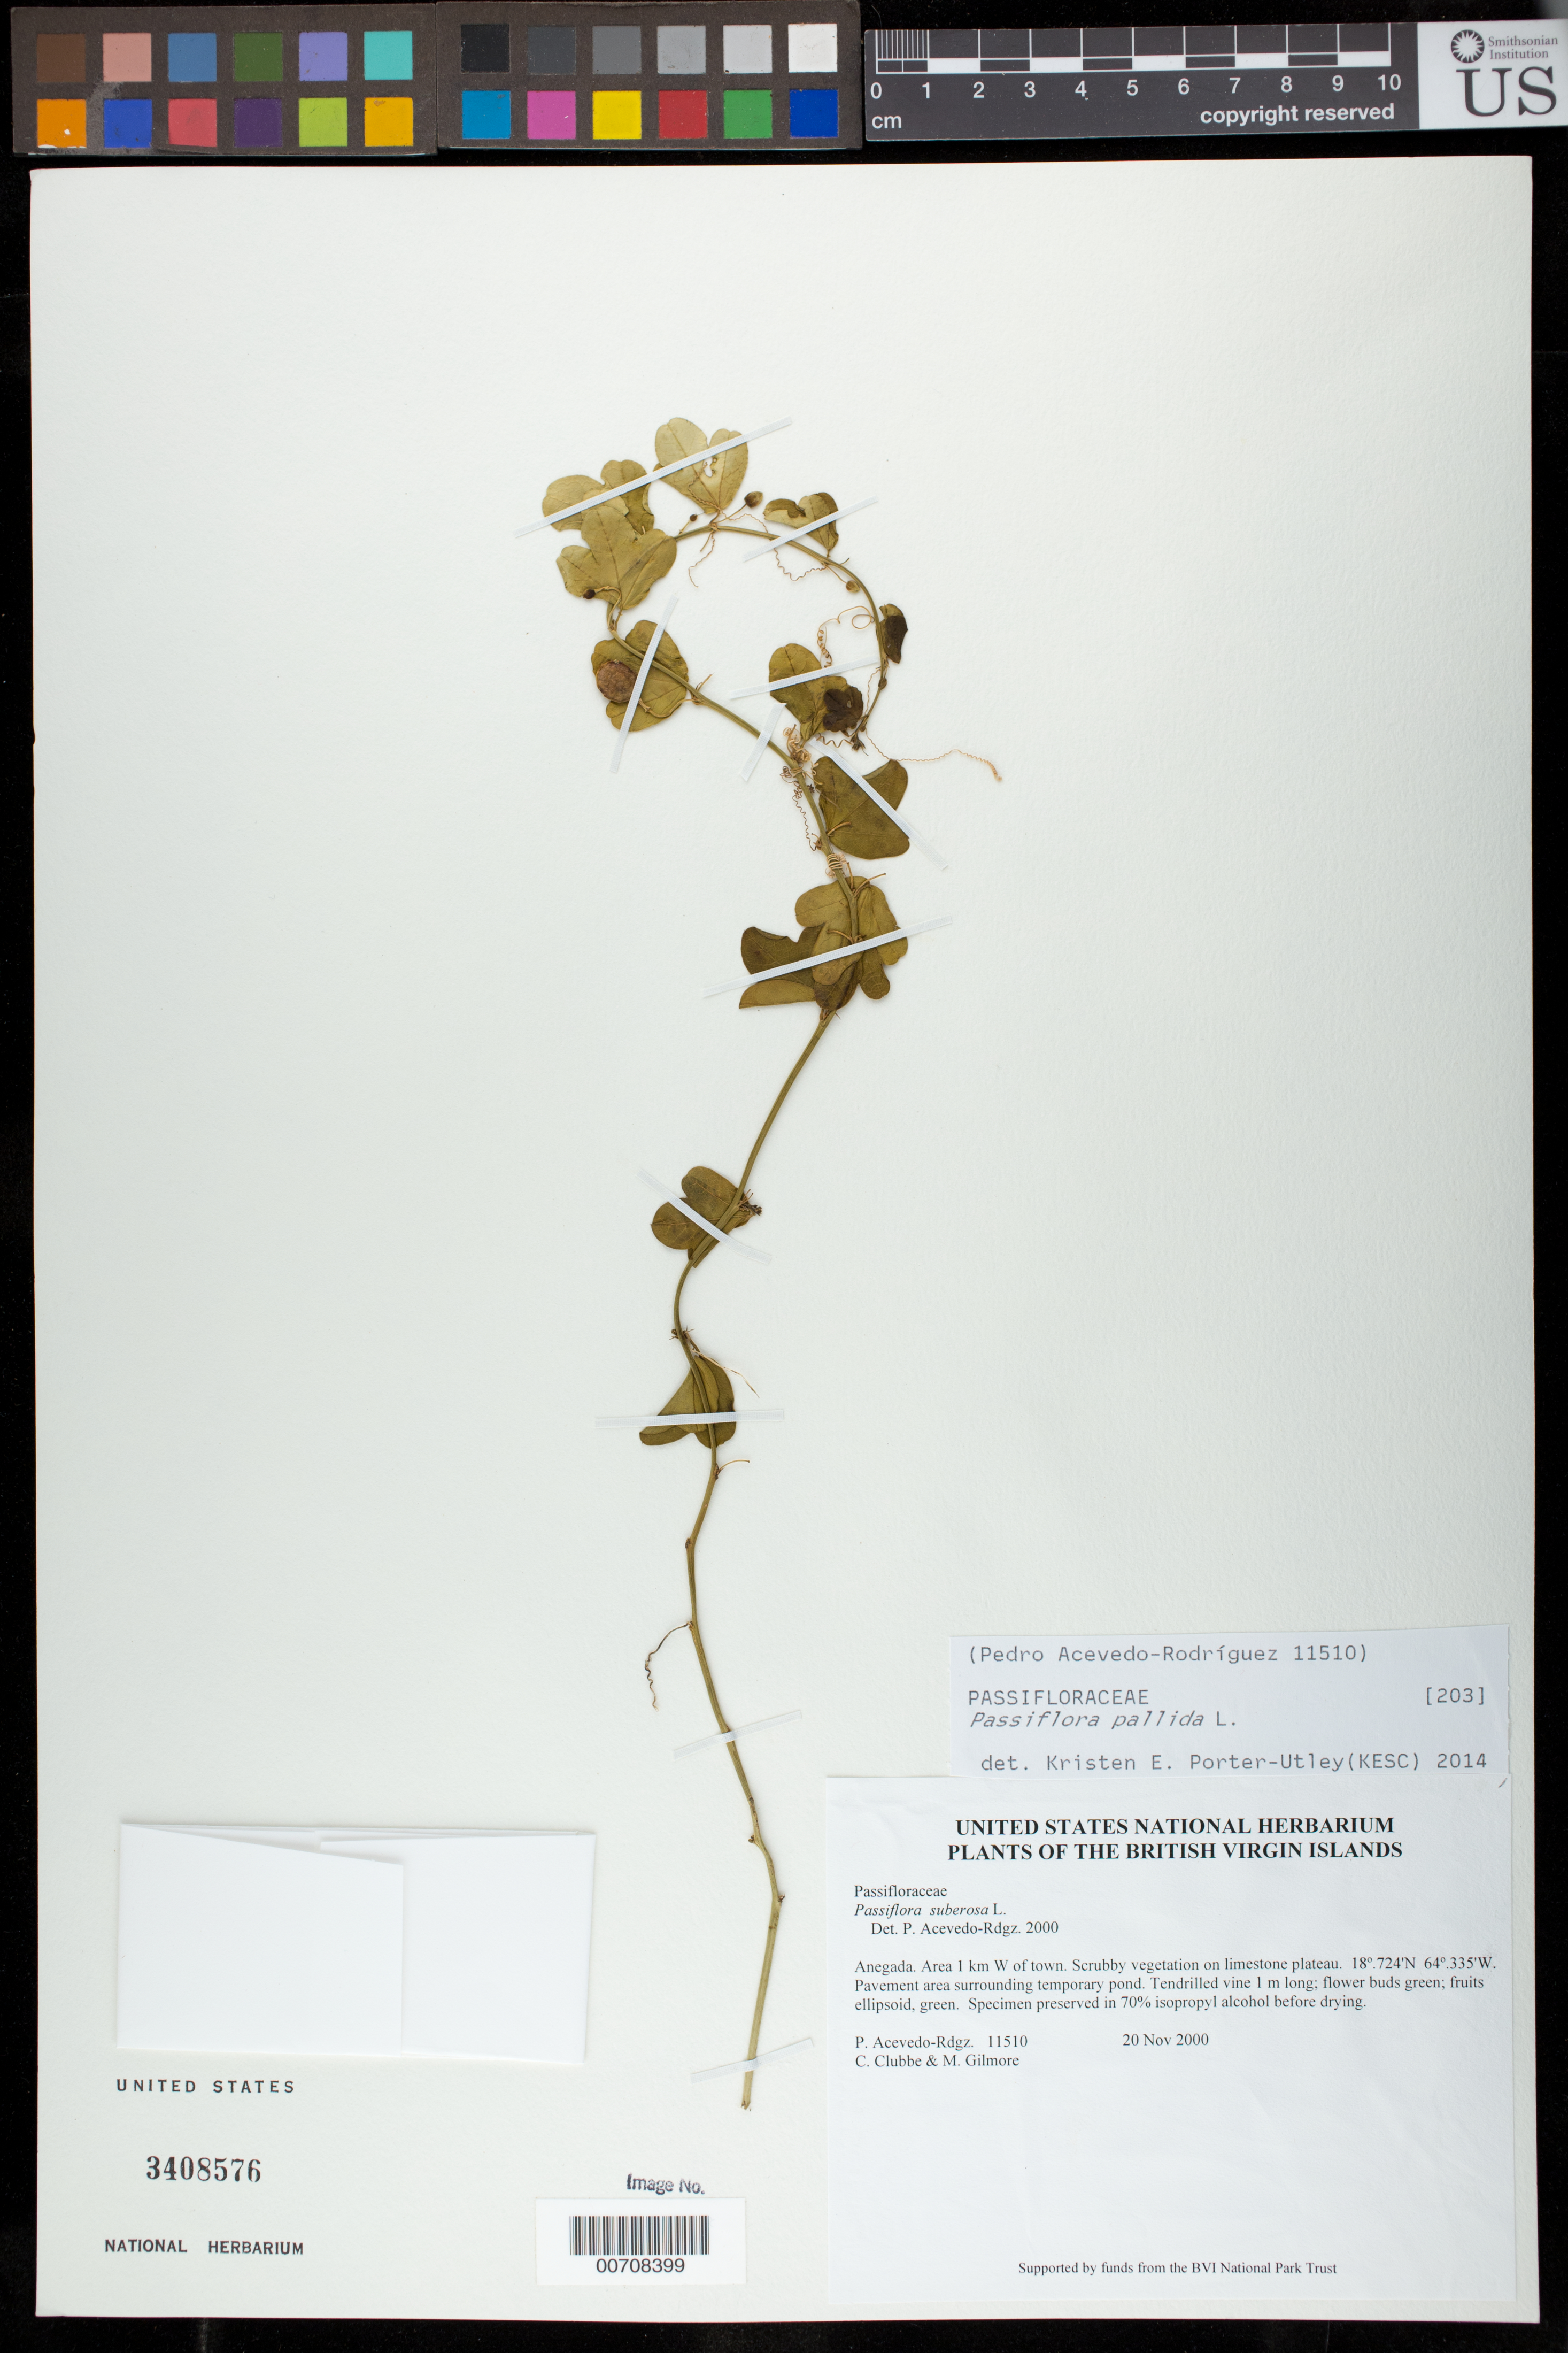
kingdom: Plantae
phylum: Tracheophyta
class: Magnoliopsida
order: Malpighiales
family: Passifloraceae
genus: Passiflora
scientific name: Passiflora pallida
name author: L.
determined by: Porter-Utley, K. E.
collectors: P. Acevedo-Rodr., C. Clubbe & M. Gilmore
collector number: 11510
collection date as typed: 20 Nov 2000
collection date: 2000-11-20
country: British Virgin Islands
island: Anegada I.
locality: Area 1 km W of town. Scrubby vegetation on limestone plateau.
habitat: Pavement area surrounding temporary pond.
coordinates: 18 .724 N, 64 .335 W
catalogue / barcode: US 3408576